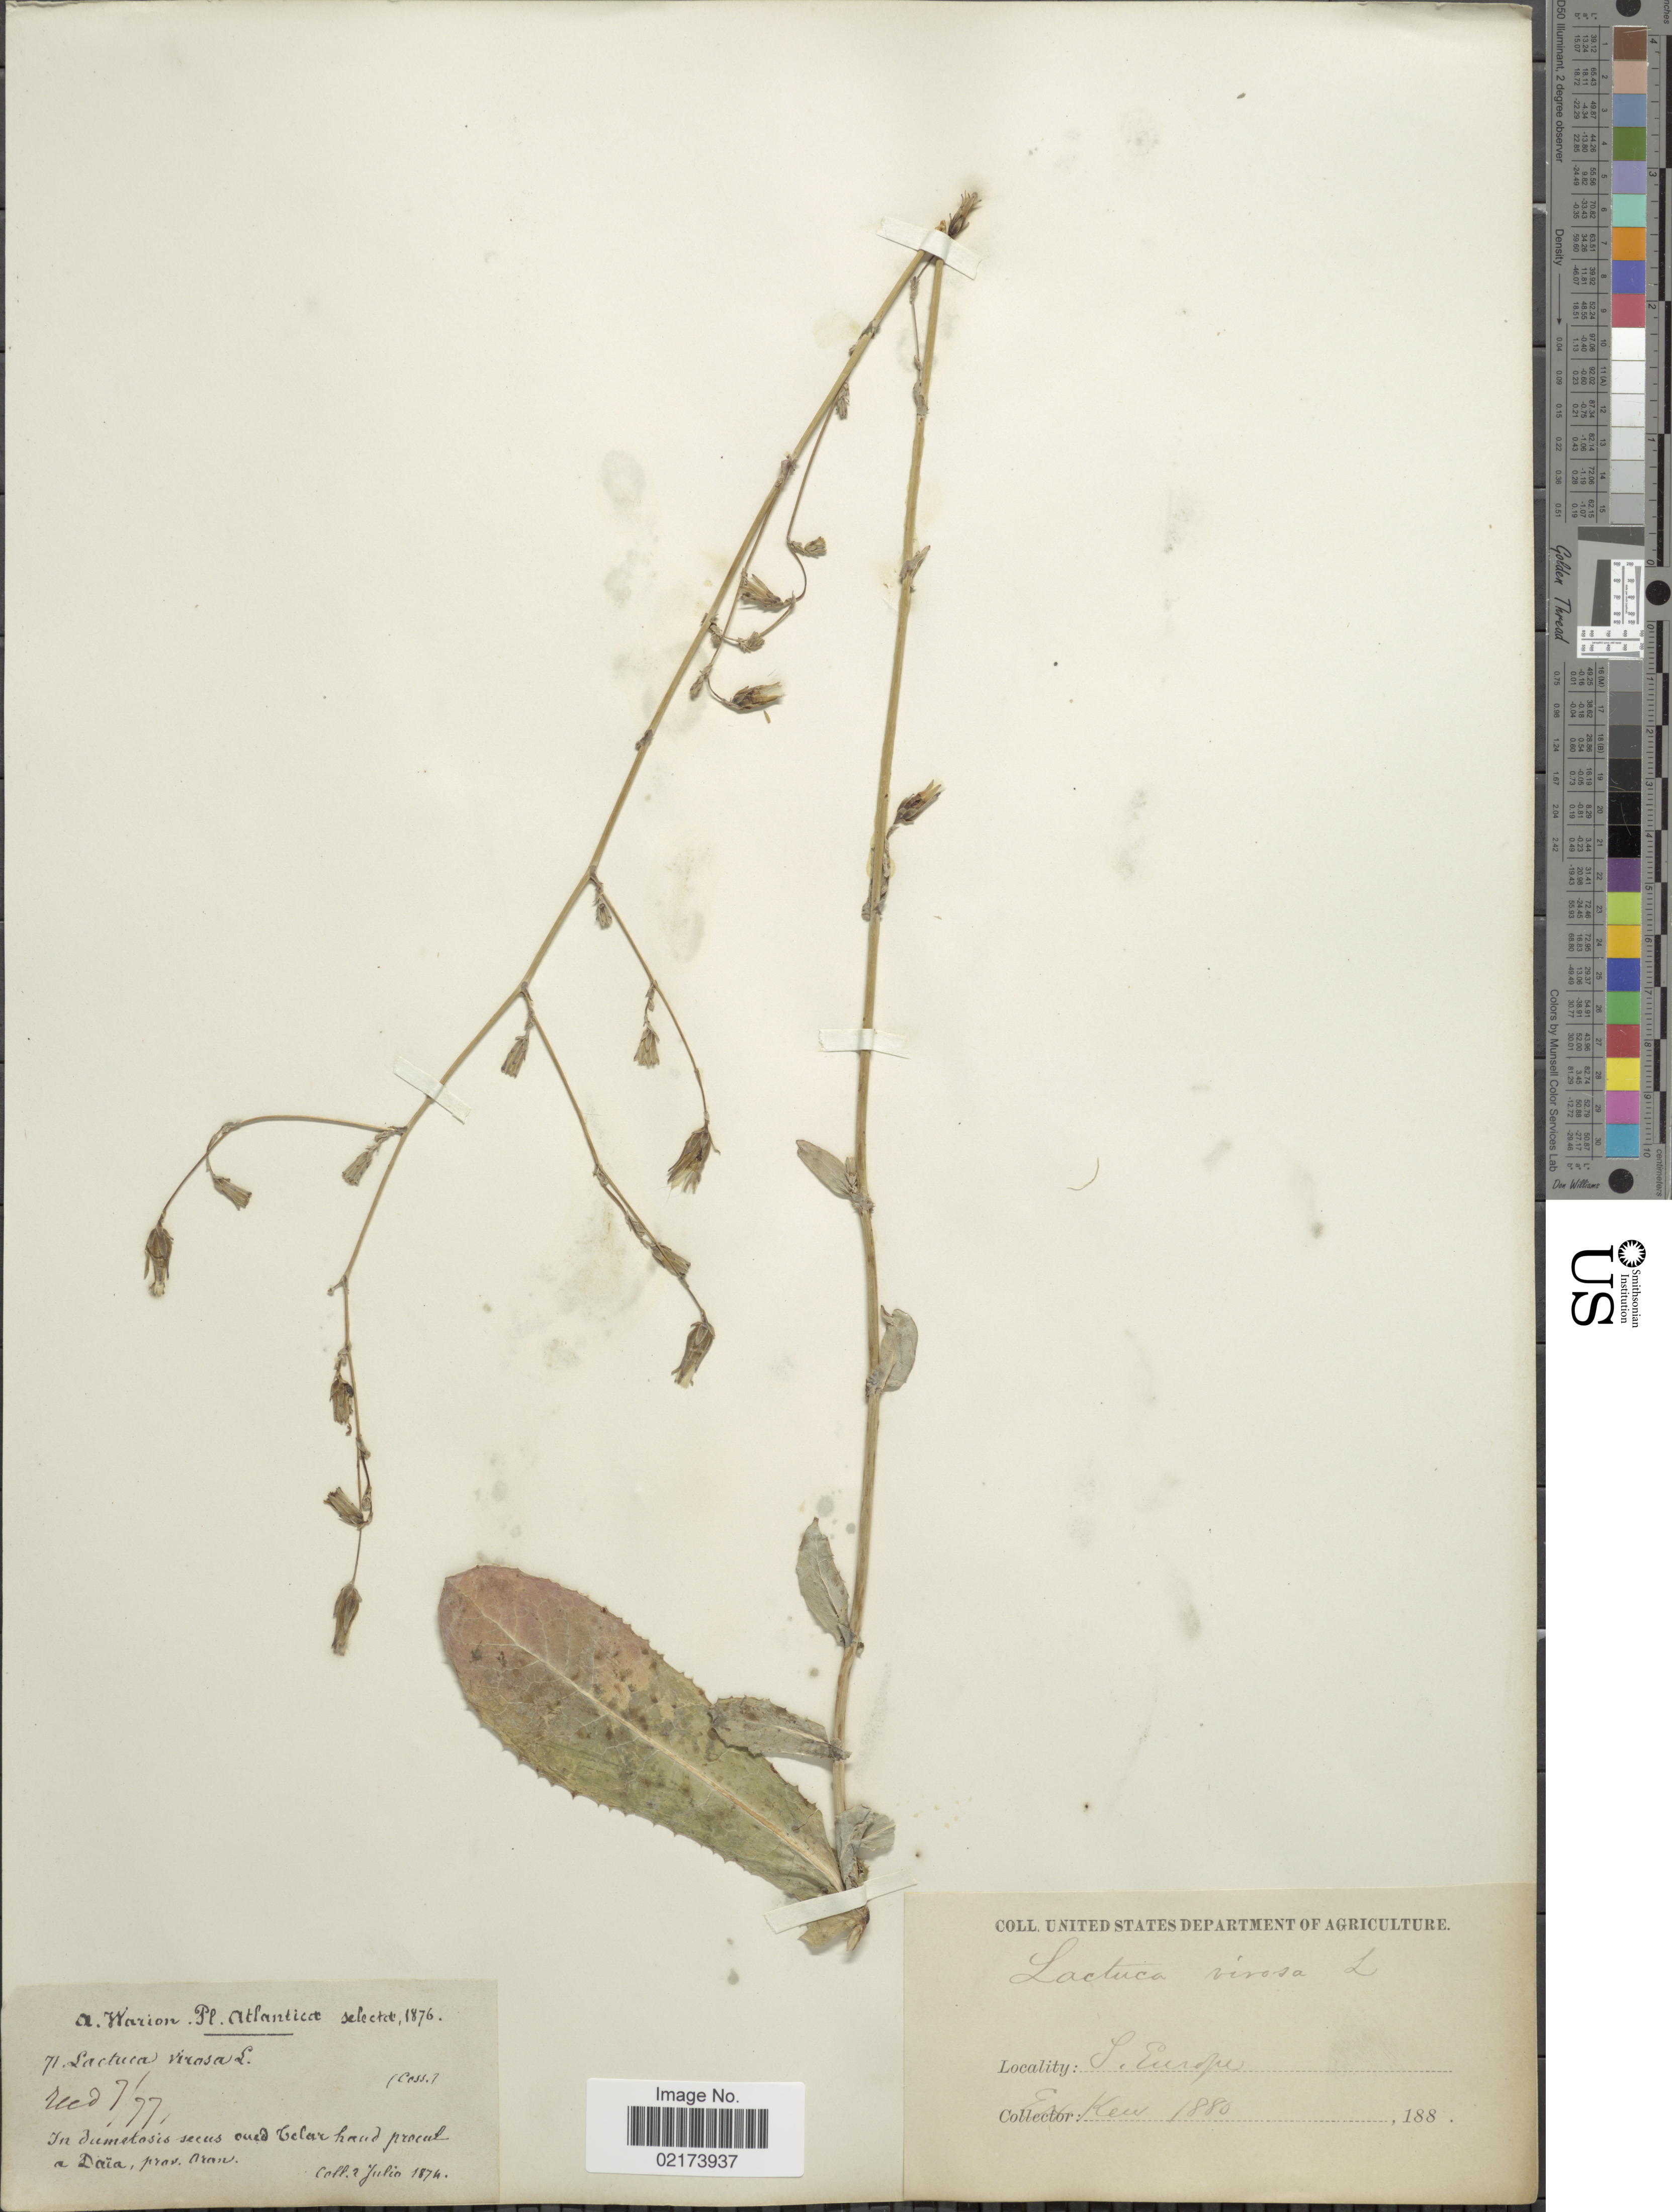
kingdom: Plantae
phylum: Tracheophyta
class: Magnoliopsida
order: Asterales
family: Asteraceae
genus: Lactuca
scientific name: Lactuca virosa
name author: L.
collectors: A. Warion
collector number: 71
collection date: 1874-07-02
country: Algeria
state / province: Oran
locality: Atlanticae, Daia, Prov. Oran